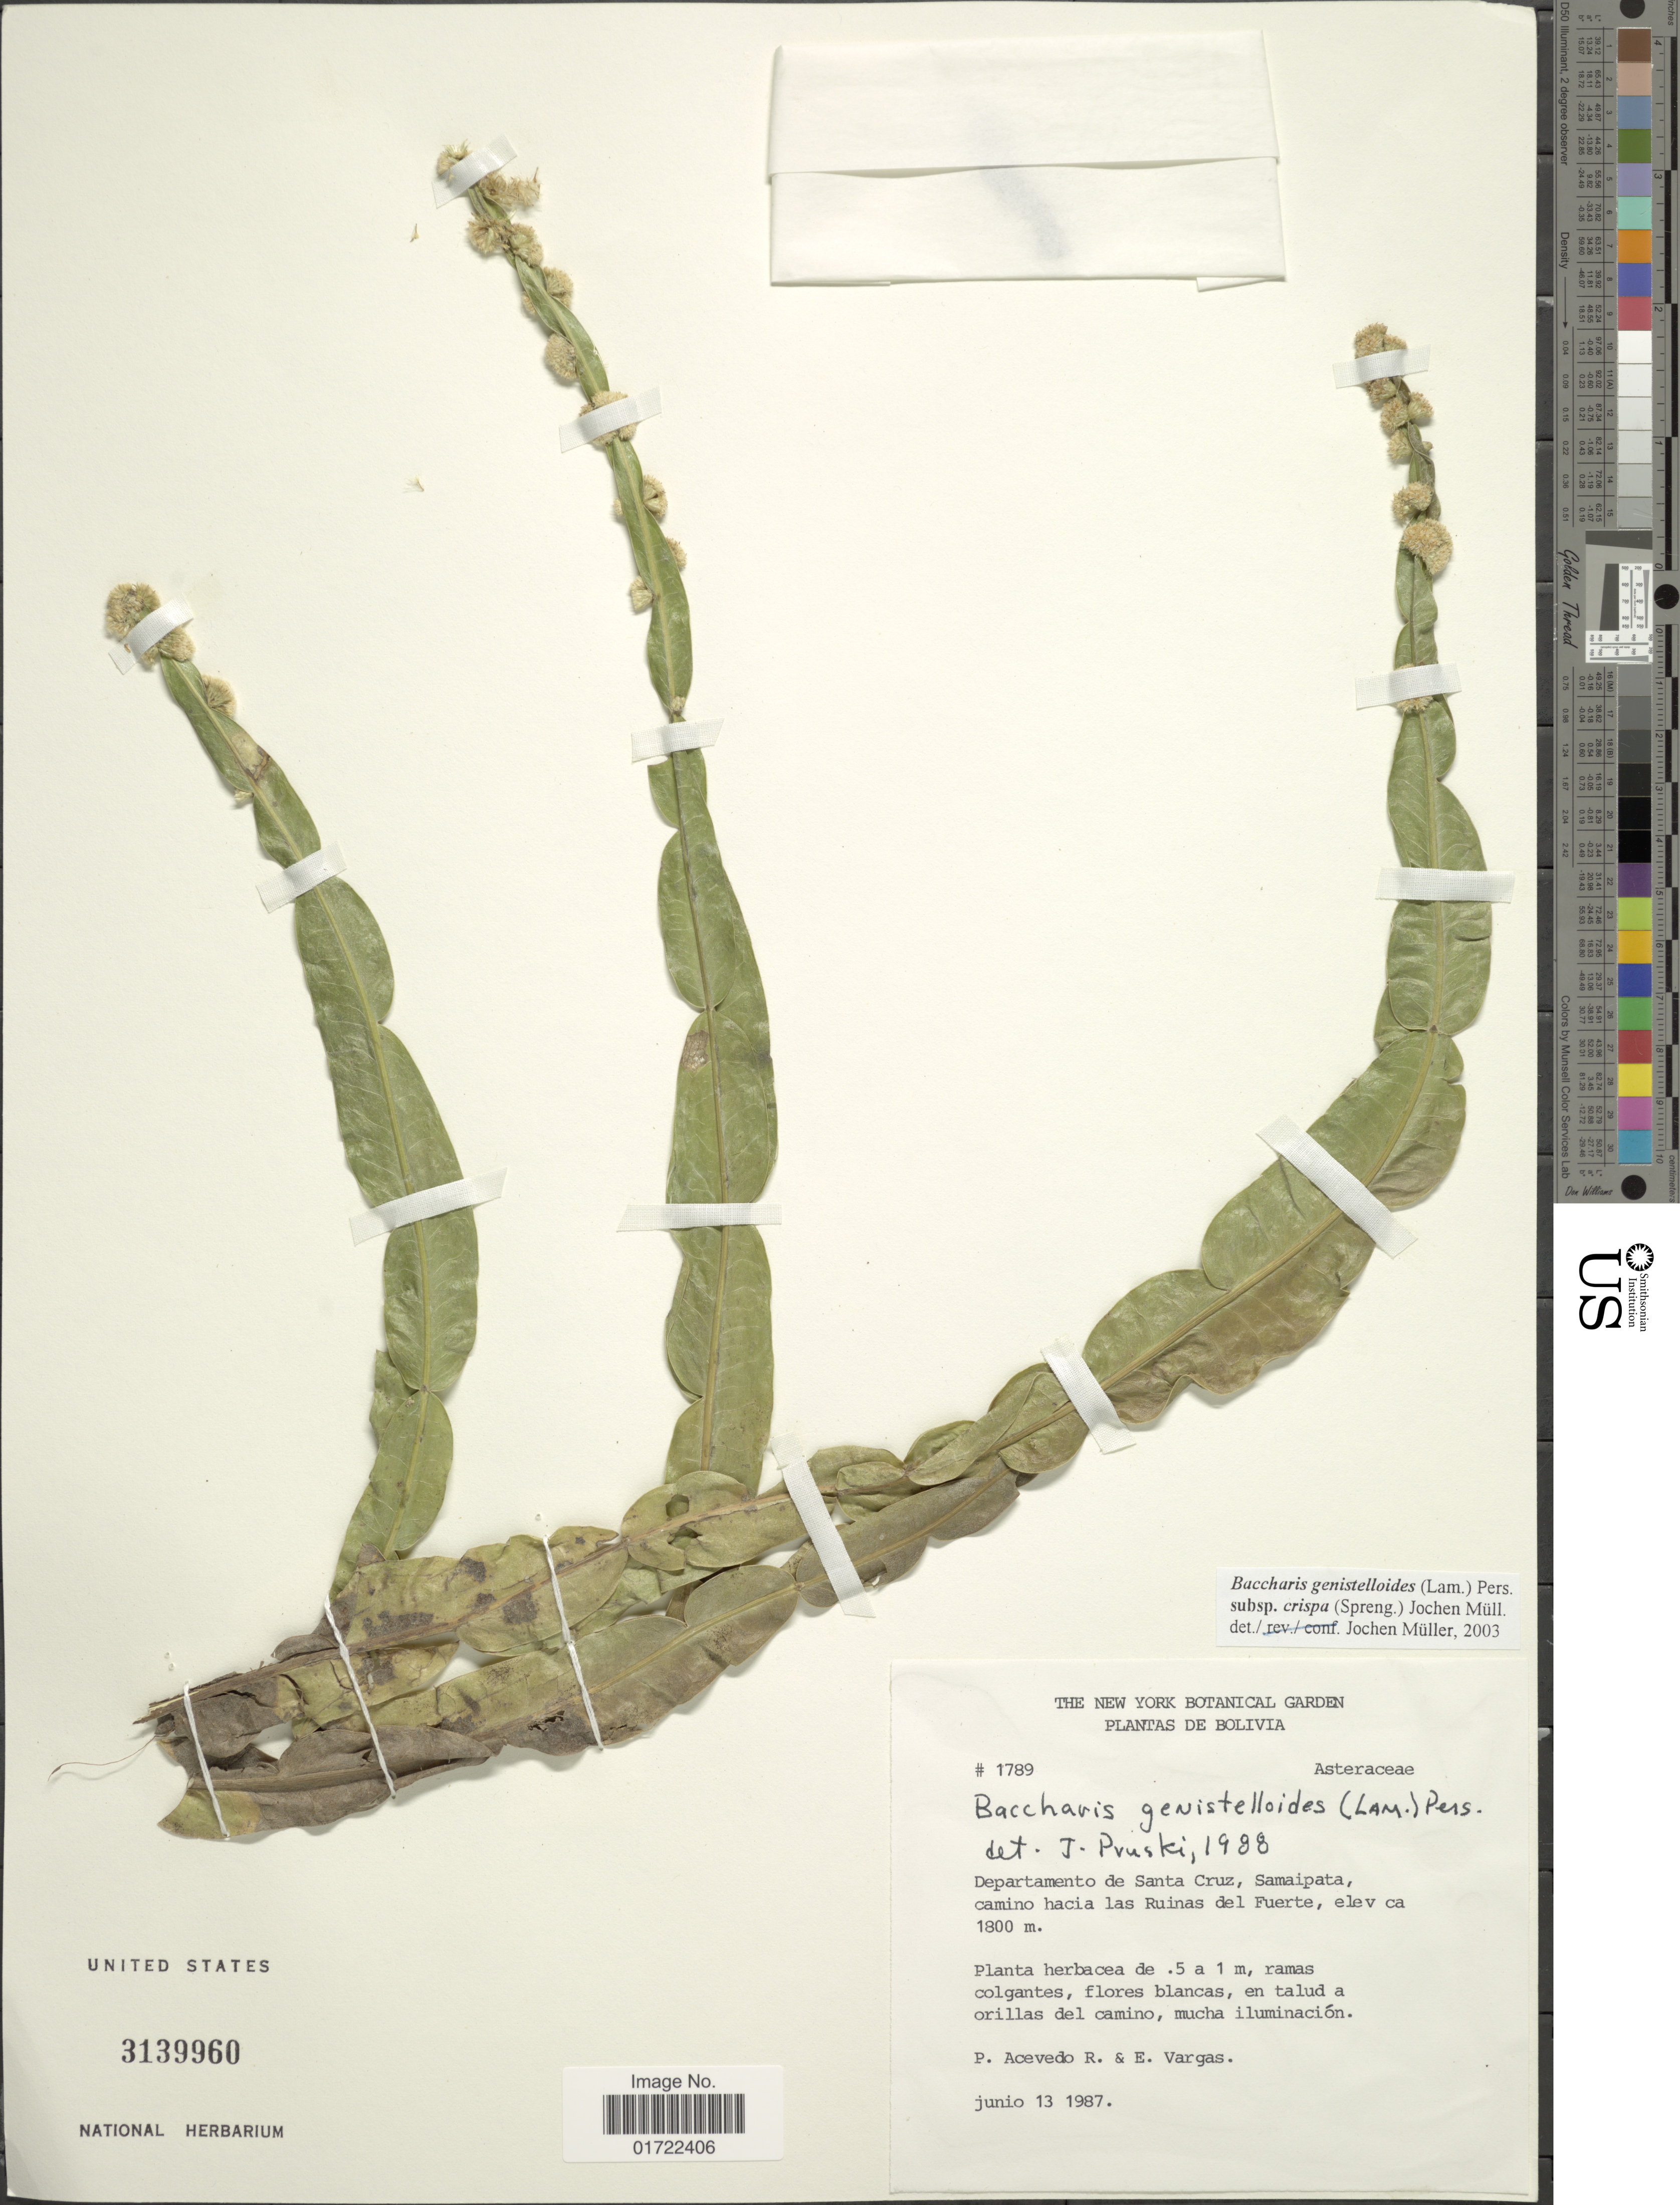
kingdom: Plantae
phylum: Tracheophyta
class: Magnoliopsida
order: Asterales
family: Asteraceae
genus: Baccharis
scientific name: Baccharis genistelloides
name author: (Lam.) Pers.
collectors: P. Acevedo-Rodr., R. Vargas & E. Vargas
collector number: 1789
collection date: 1987-06-13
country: Bolivia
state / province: Santa Cruz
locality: Samaipata, camino hacia las Ruinas del Fuerte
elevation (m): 800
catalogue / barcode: US 3139960